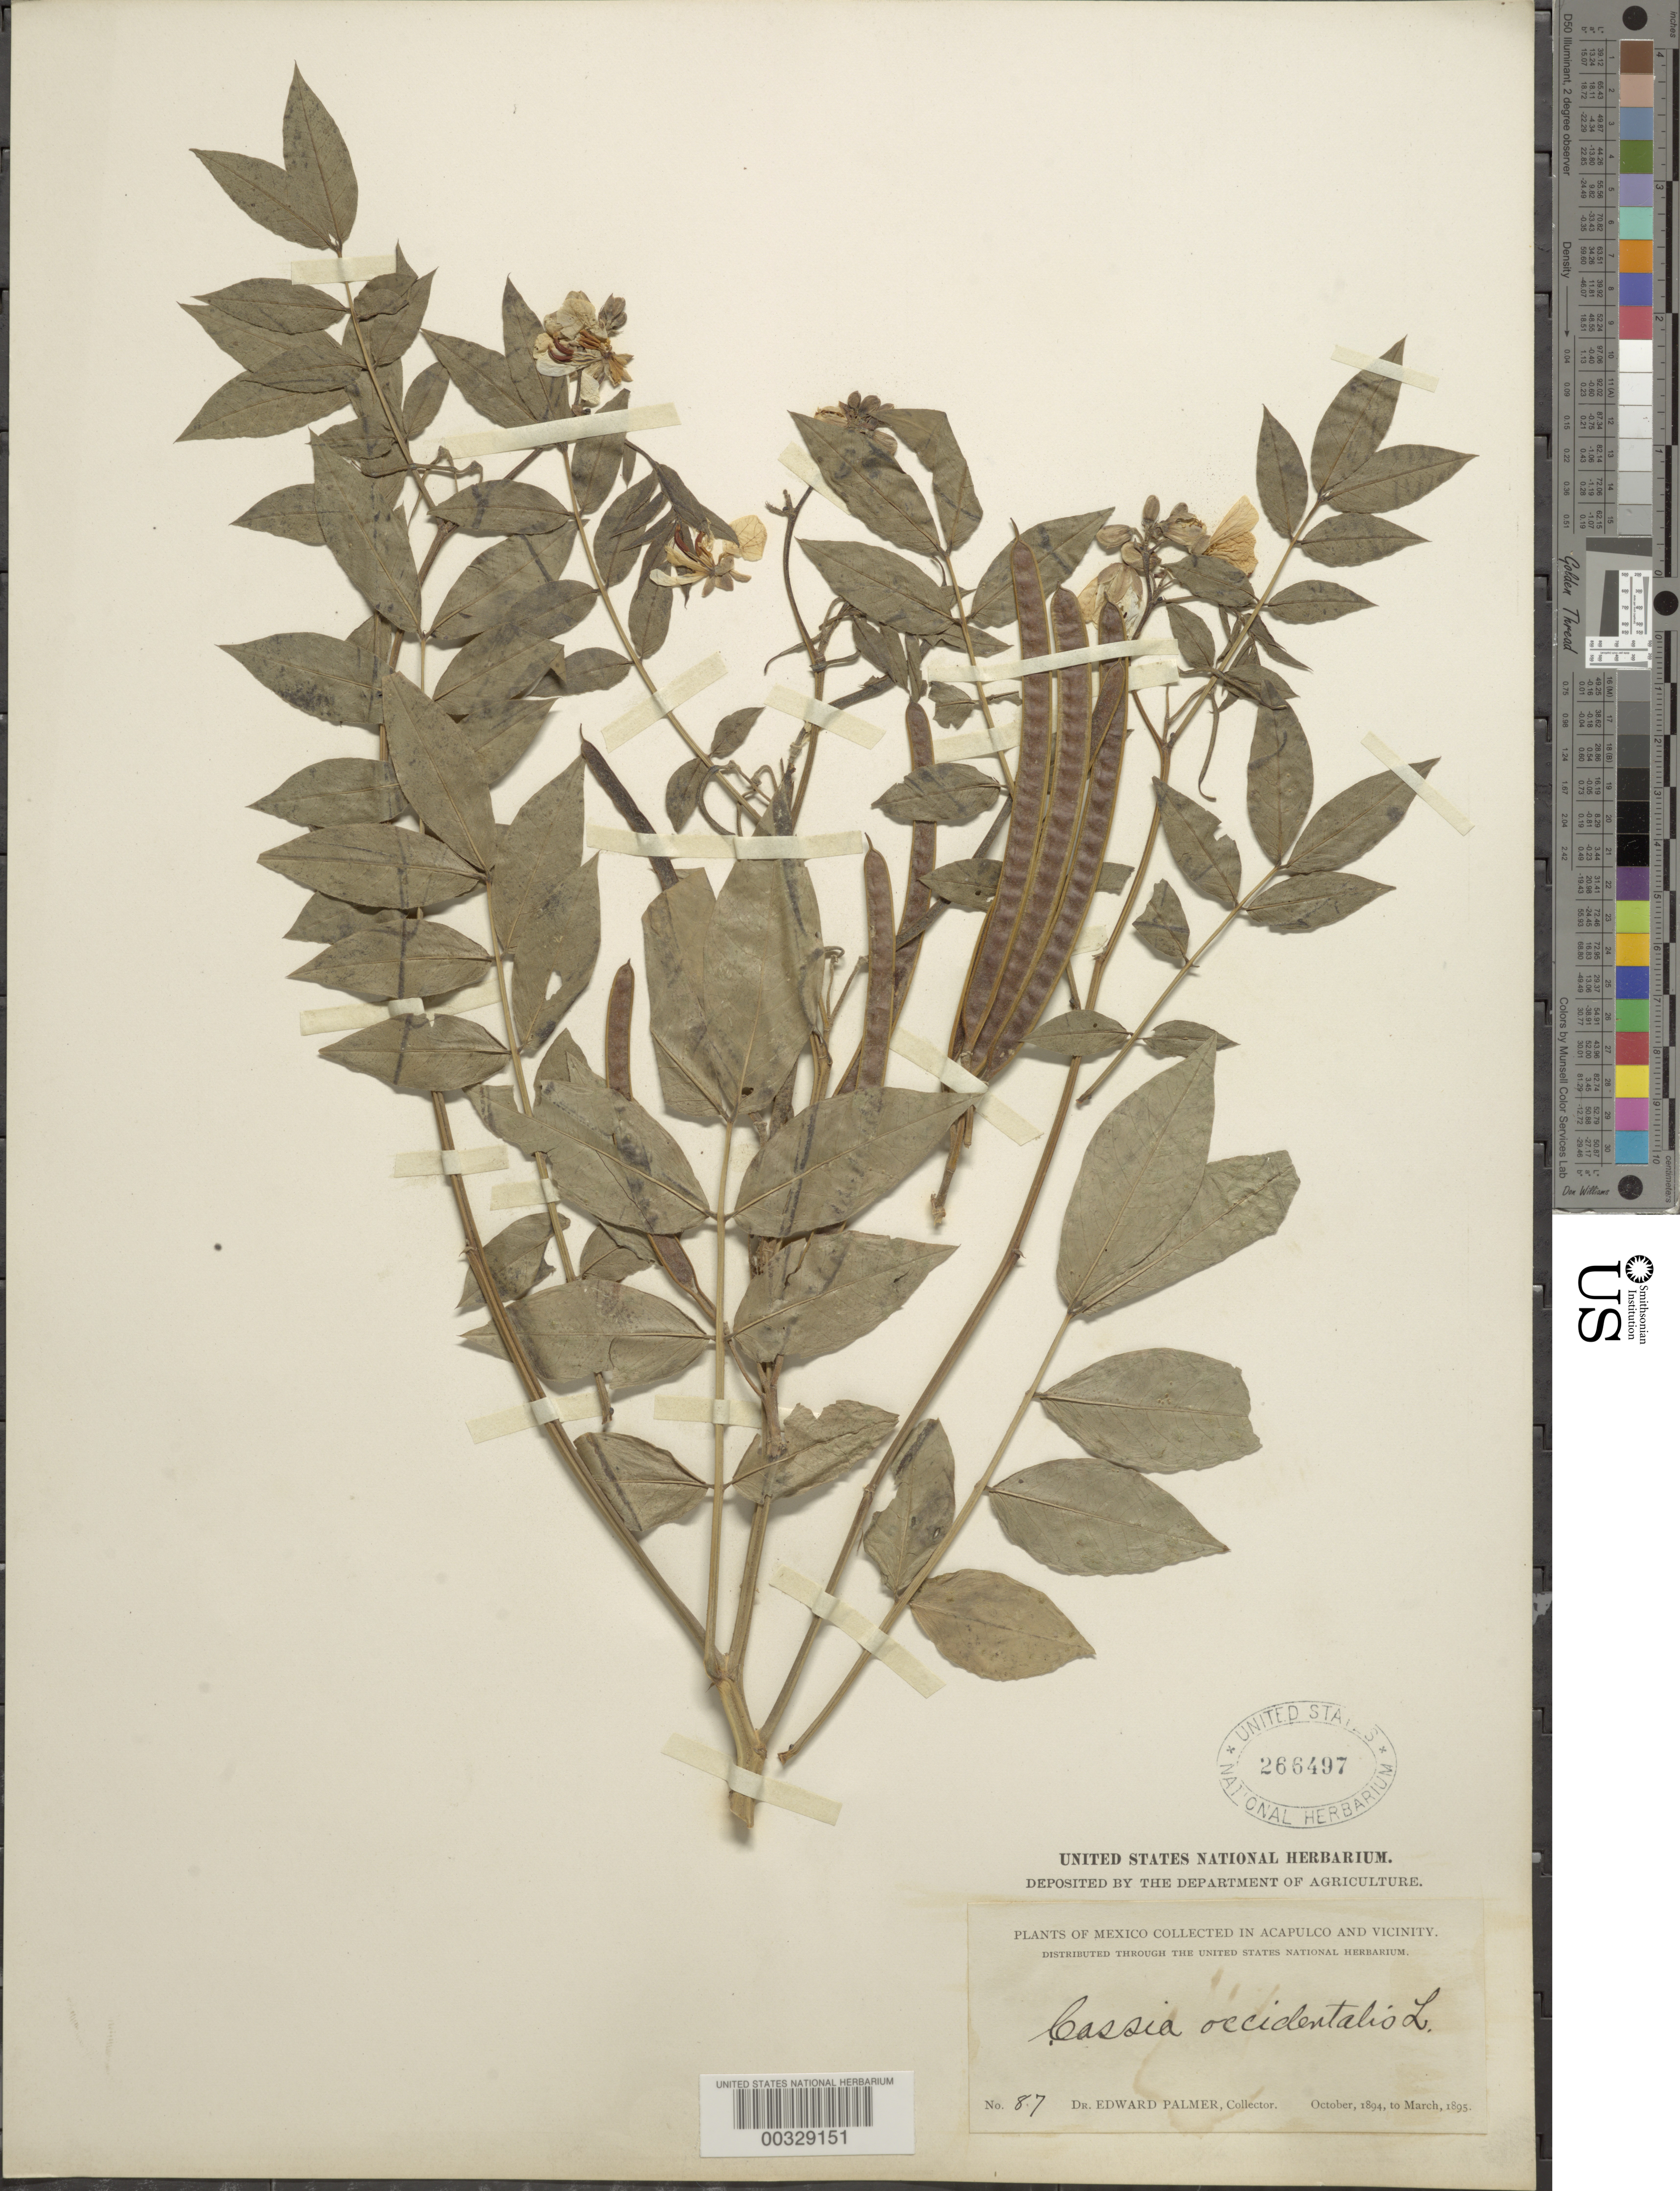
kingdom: Plantae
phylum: Tracheophyta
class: Magnoliopsida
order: Fabales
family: Fabaceae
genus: Senna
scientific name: Senna occidentalis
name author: (L.) Link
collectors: E. Palmer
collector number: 87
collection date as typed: Oct 1894 to -- Mar 1895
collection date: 1894-10/1895-03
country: Mexico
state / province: Guerrero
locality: Acapulco and vicinity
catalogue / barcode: US 266497